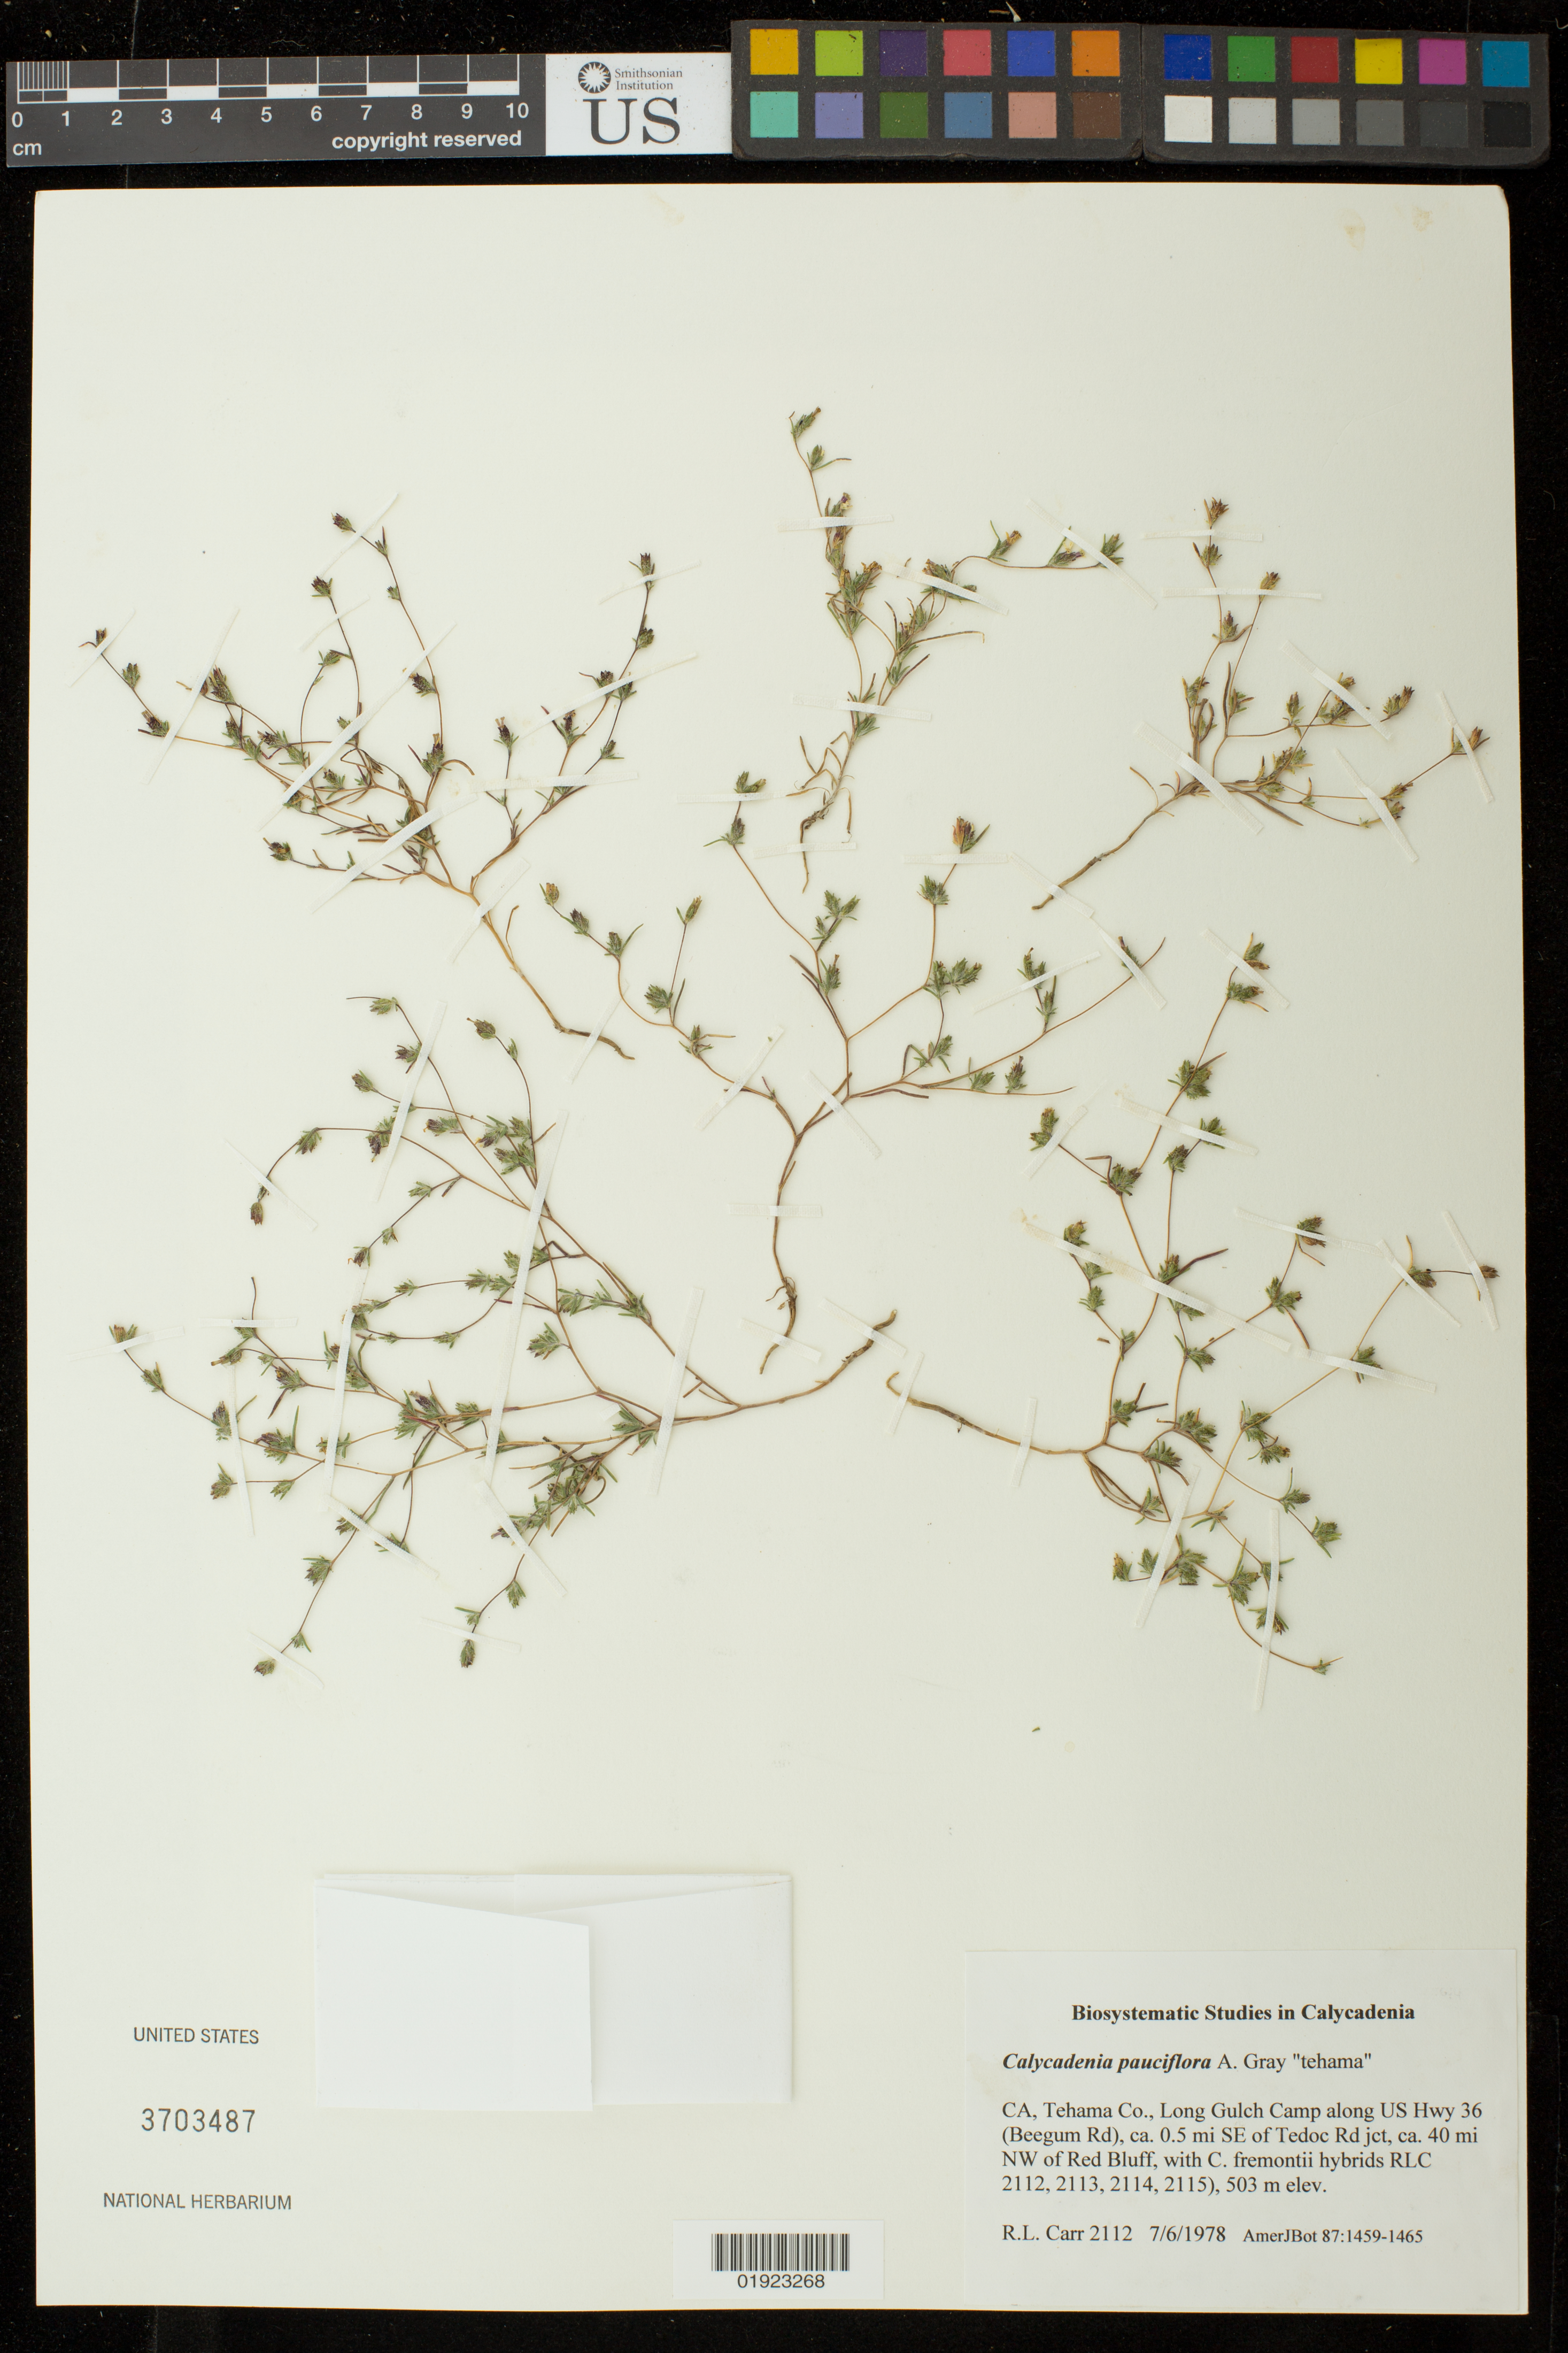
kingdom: Plantae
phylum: Tracheophyta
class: Magnoliopsida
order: Asterales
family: Asteraceae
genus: Calycadenia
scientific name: Calycadenia pauciflora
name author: A. Gray in Emory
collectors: R. Carr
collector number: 2112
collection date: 1978-07-06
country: United States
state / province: California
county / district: Tehama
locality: Long Gulch Camp along US Hwy 36 (Beegum Rd), ca 0.5 mi SE of Tedoc Rd jct, ca. 40 mi NW of Red Bluff.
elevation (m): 503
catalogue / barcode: US 3703487